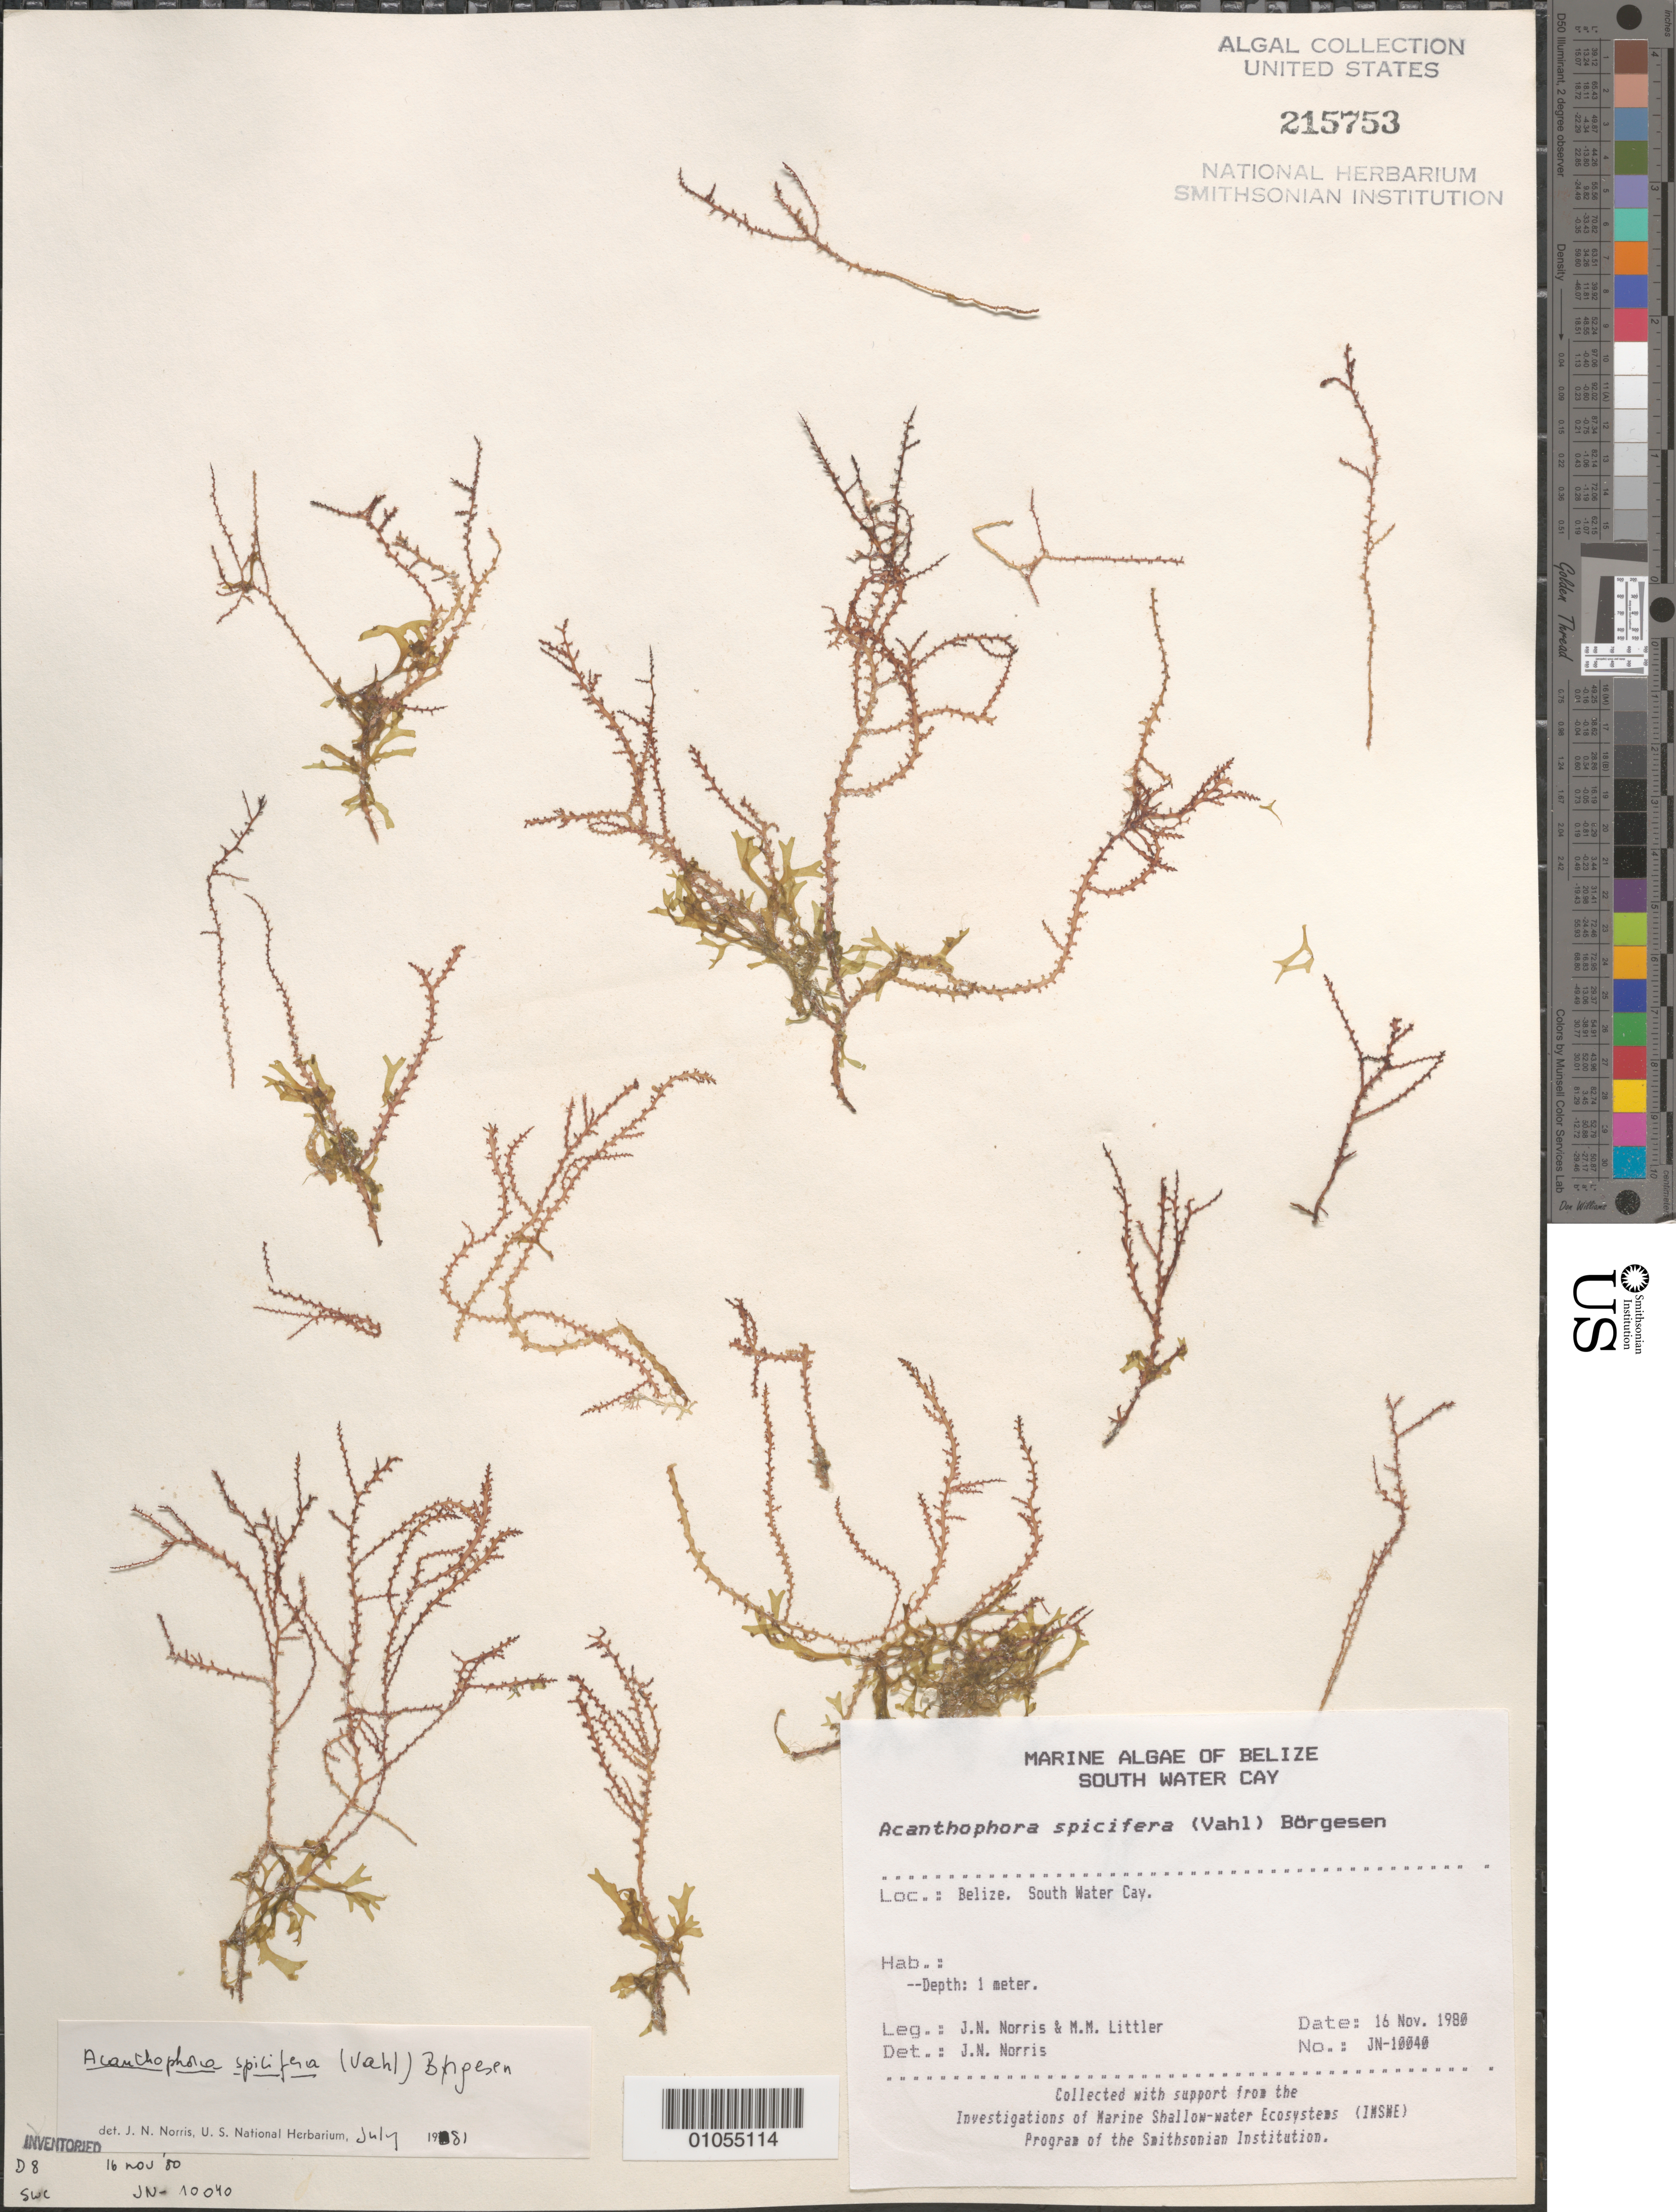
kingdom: Plantae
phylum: Rhodophyta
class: Florideophyceae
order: Ceramiales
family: Rhodomelaceae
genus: Acanthophora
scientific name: Acanthophora spicifera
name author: (Vahl) Børgesen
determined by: Norris, James N.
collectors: J. N. Norris & M. M. Littler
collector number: JN-10040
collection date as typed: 16 Nov 1980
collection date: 1980-11-16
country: Belize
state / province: Stann Creek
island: South Water Cay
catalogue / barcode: US 215753